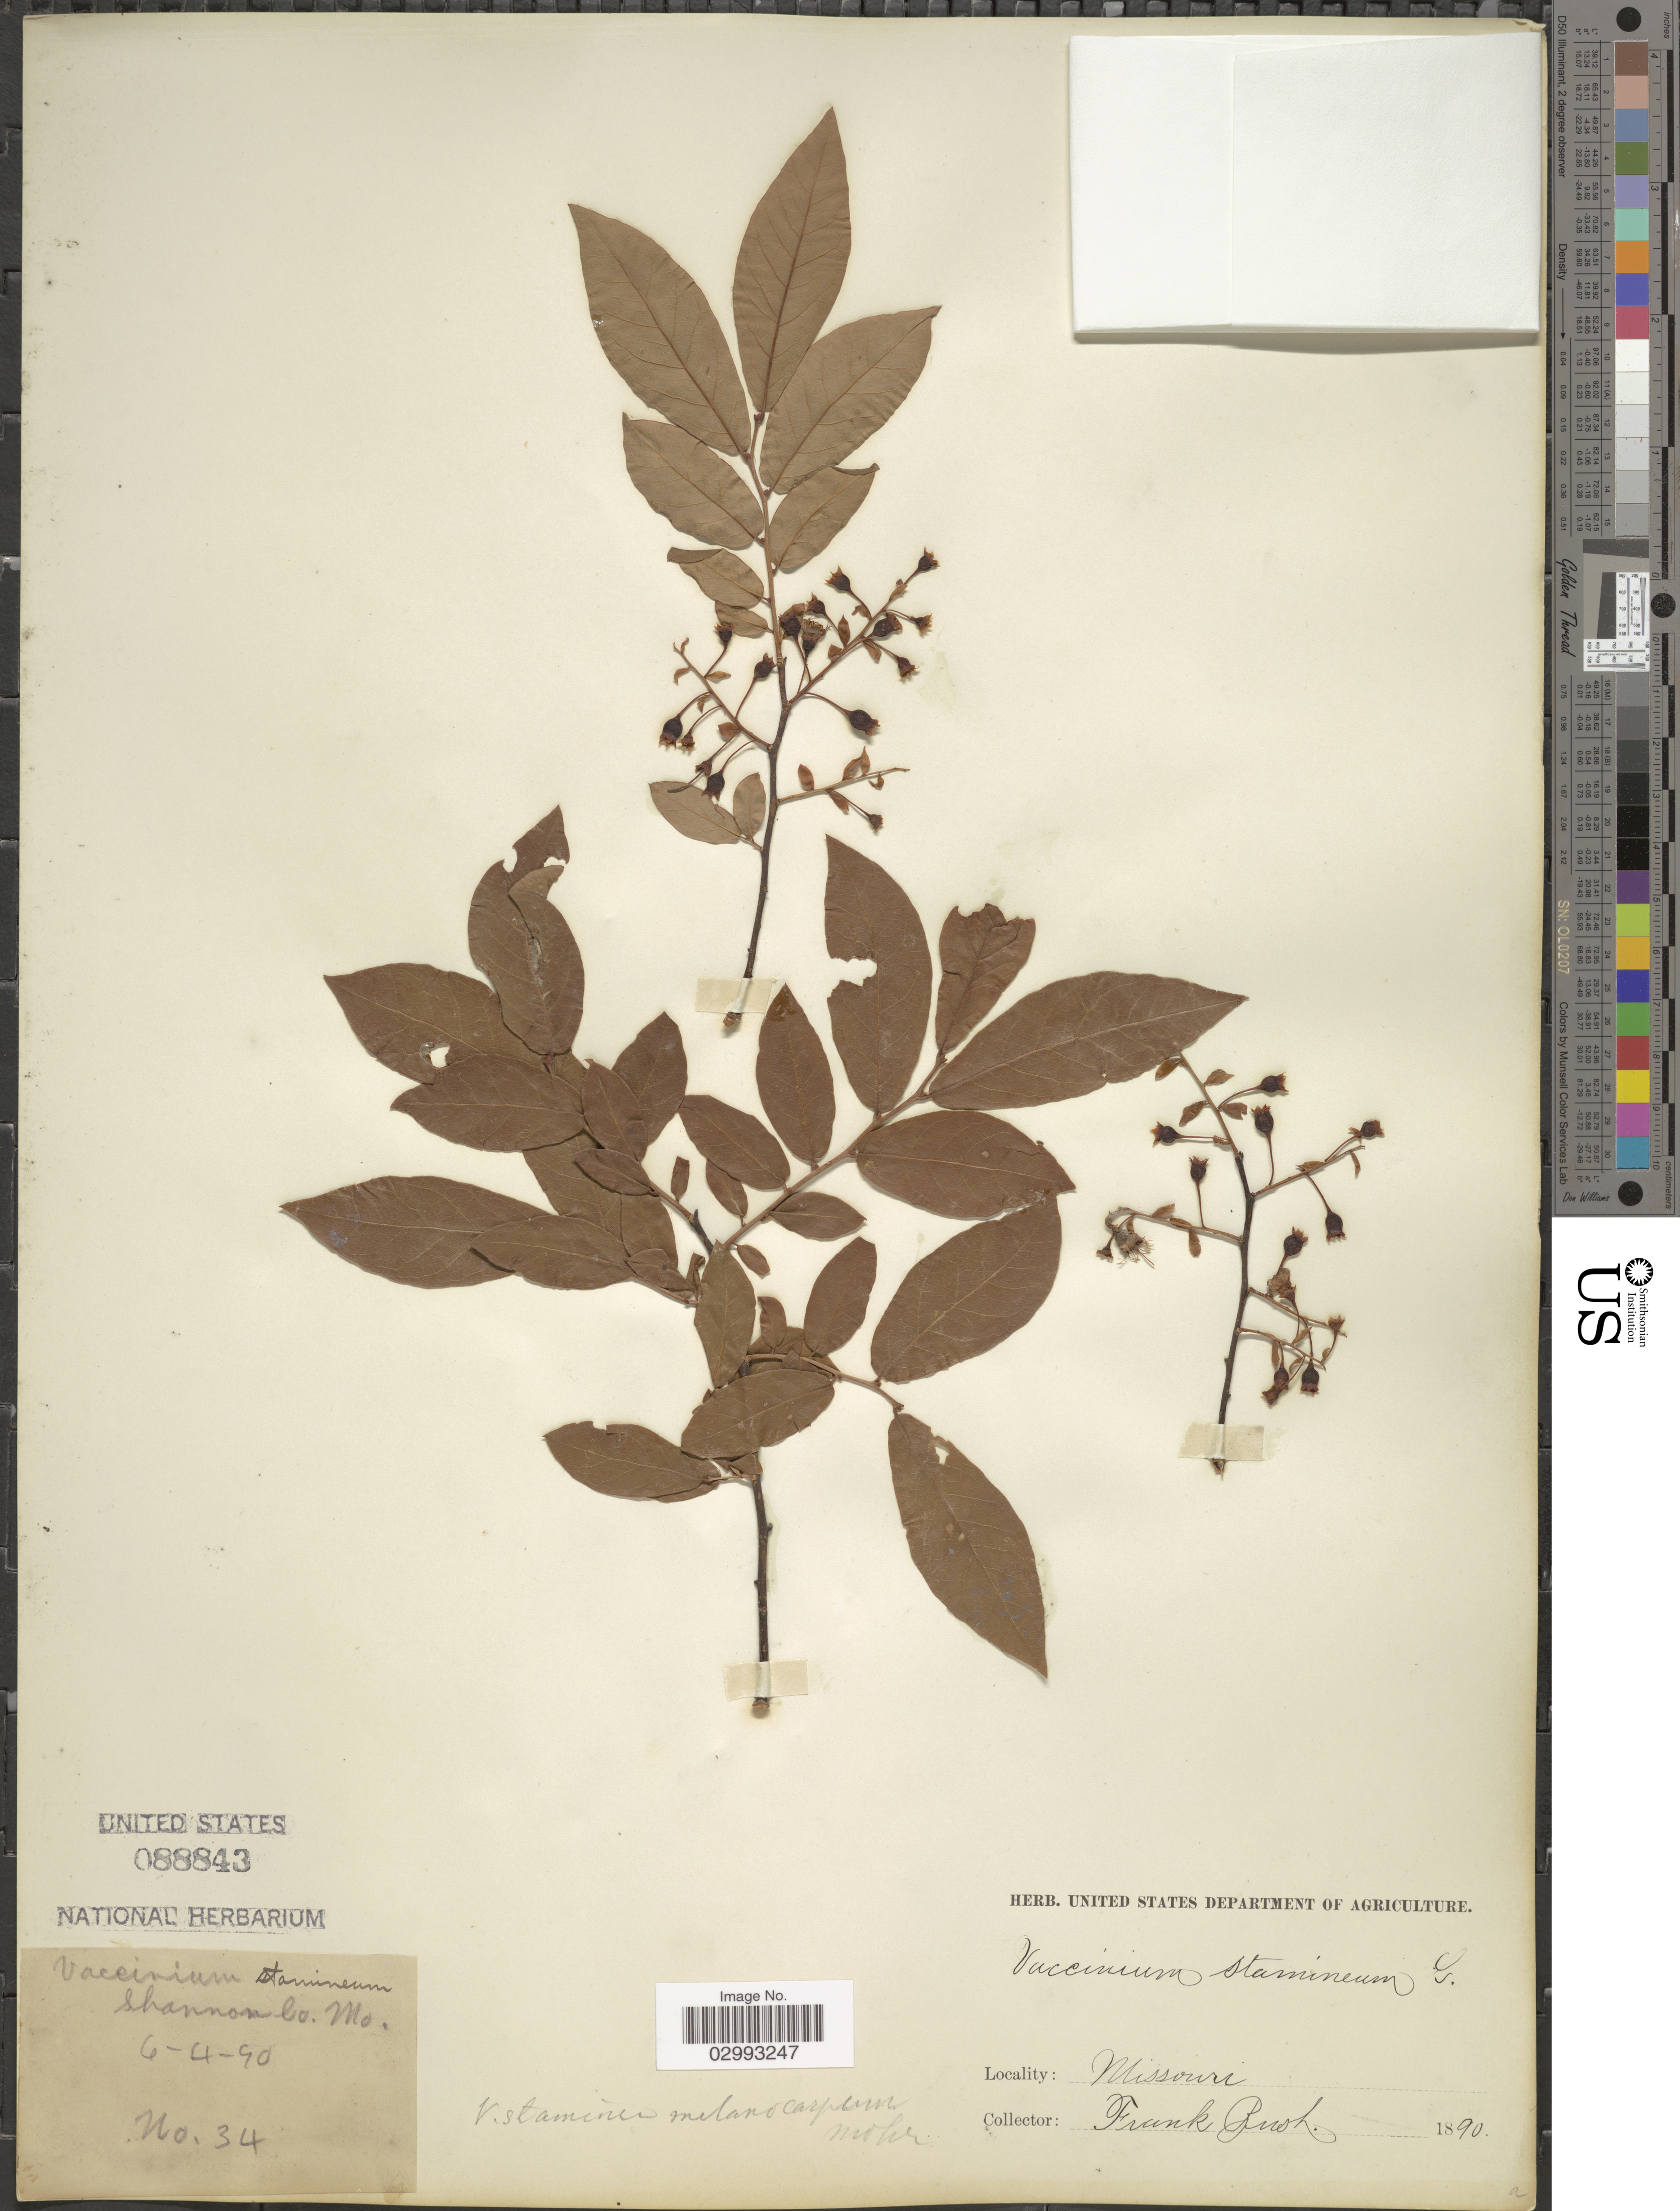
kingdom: Plantae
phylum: Tracheophyta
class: Magnoliopsida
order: Ericales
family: Ericaceae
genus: Polycodium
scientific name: Polycodium neglectum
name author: Small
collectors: F. Bush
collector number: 34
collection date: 1890-06-04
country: United States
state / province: Missouri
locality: Shannon Co.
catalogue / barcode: US 88843